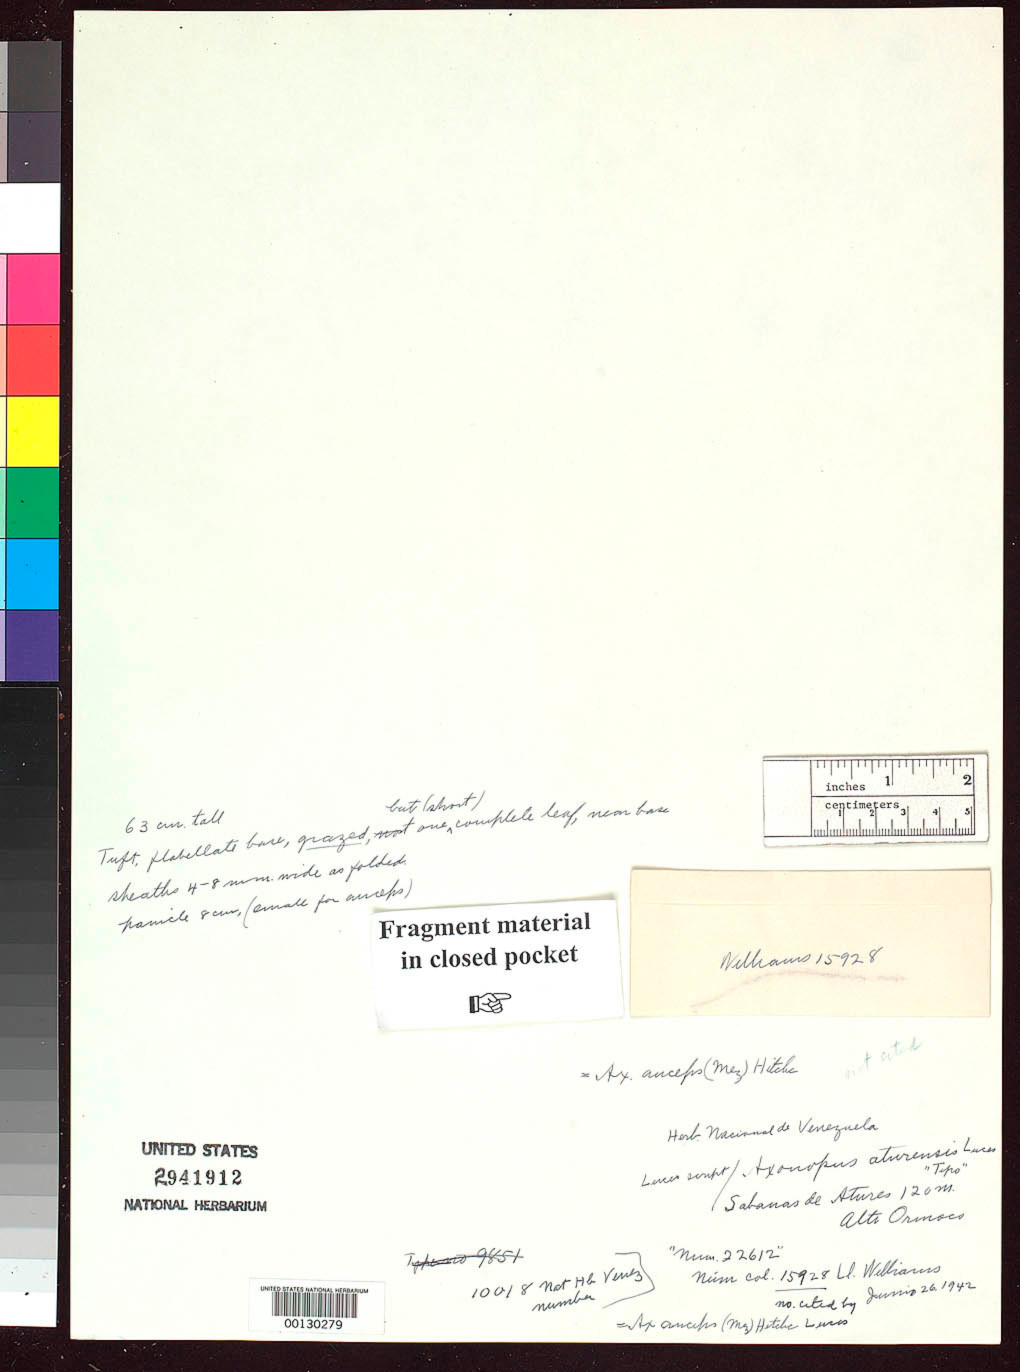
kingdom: Plantae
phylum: Tracheophyta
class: Liliopsida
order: Poales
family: Poaceae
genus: Axonopus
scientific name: Axonopus aturensis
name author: Luces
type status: Type Fragment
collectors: Ll. Williams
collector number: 15928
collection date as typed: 26 Jun 1942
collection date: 1942-06-26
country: Venezuela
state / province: Amazonas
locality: Alto Orinoco, Savanas de Atures.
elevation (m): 120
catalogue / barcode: US 2941912